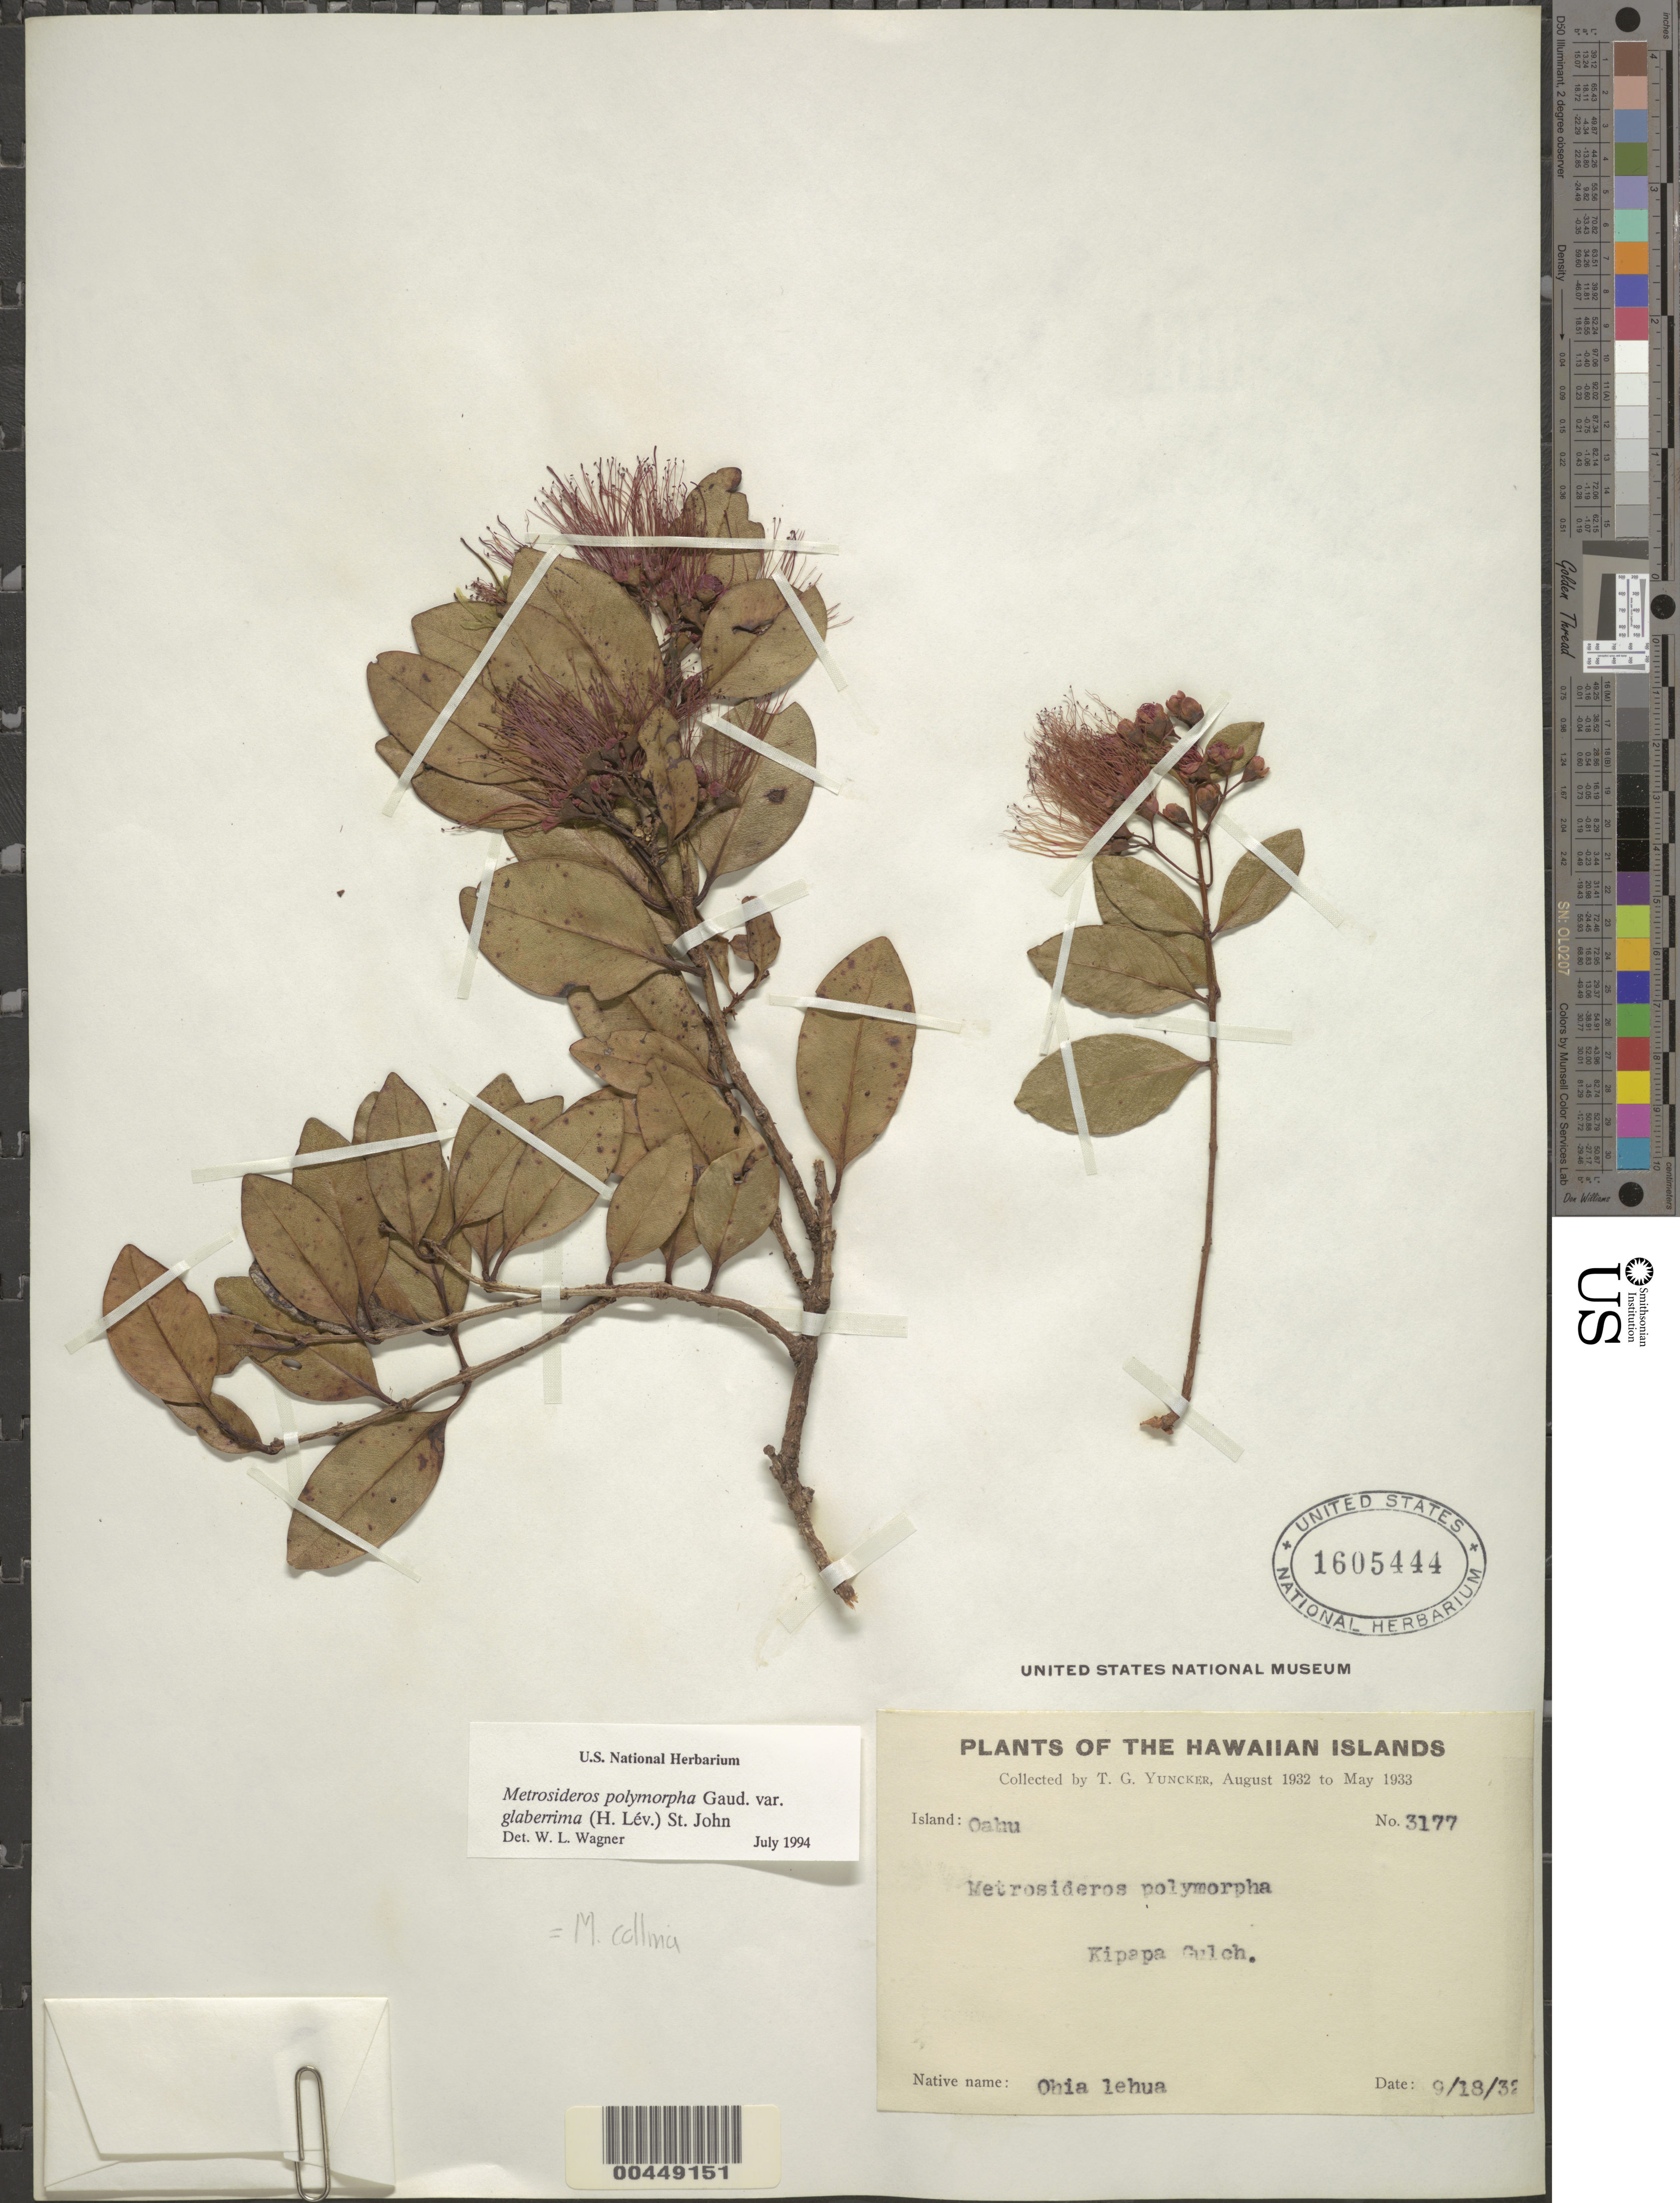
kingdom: Plantae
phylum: Tracheophyta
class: Magnoliopsida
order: Myrtales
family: Myrtaceae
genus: Metrosideros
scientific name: Metrosideros polymorpha var. glaberrima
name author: (H. Lév.) H. St. John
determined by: Wagner, W. L., (BOT), Smithsonian Institution - National Museum of Natural History (UNITED STATES)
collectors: T. G. Yuncker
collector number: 3177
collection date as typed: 18 Sep 1932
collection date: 1932-09-18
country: United States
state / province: Hawaii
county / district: Honolulu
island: Oahu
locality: Kipapa Gulch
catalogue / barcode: US 1605444